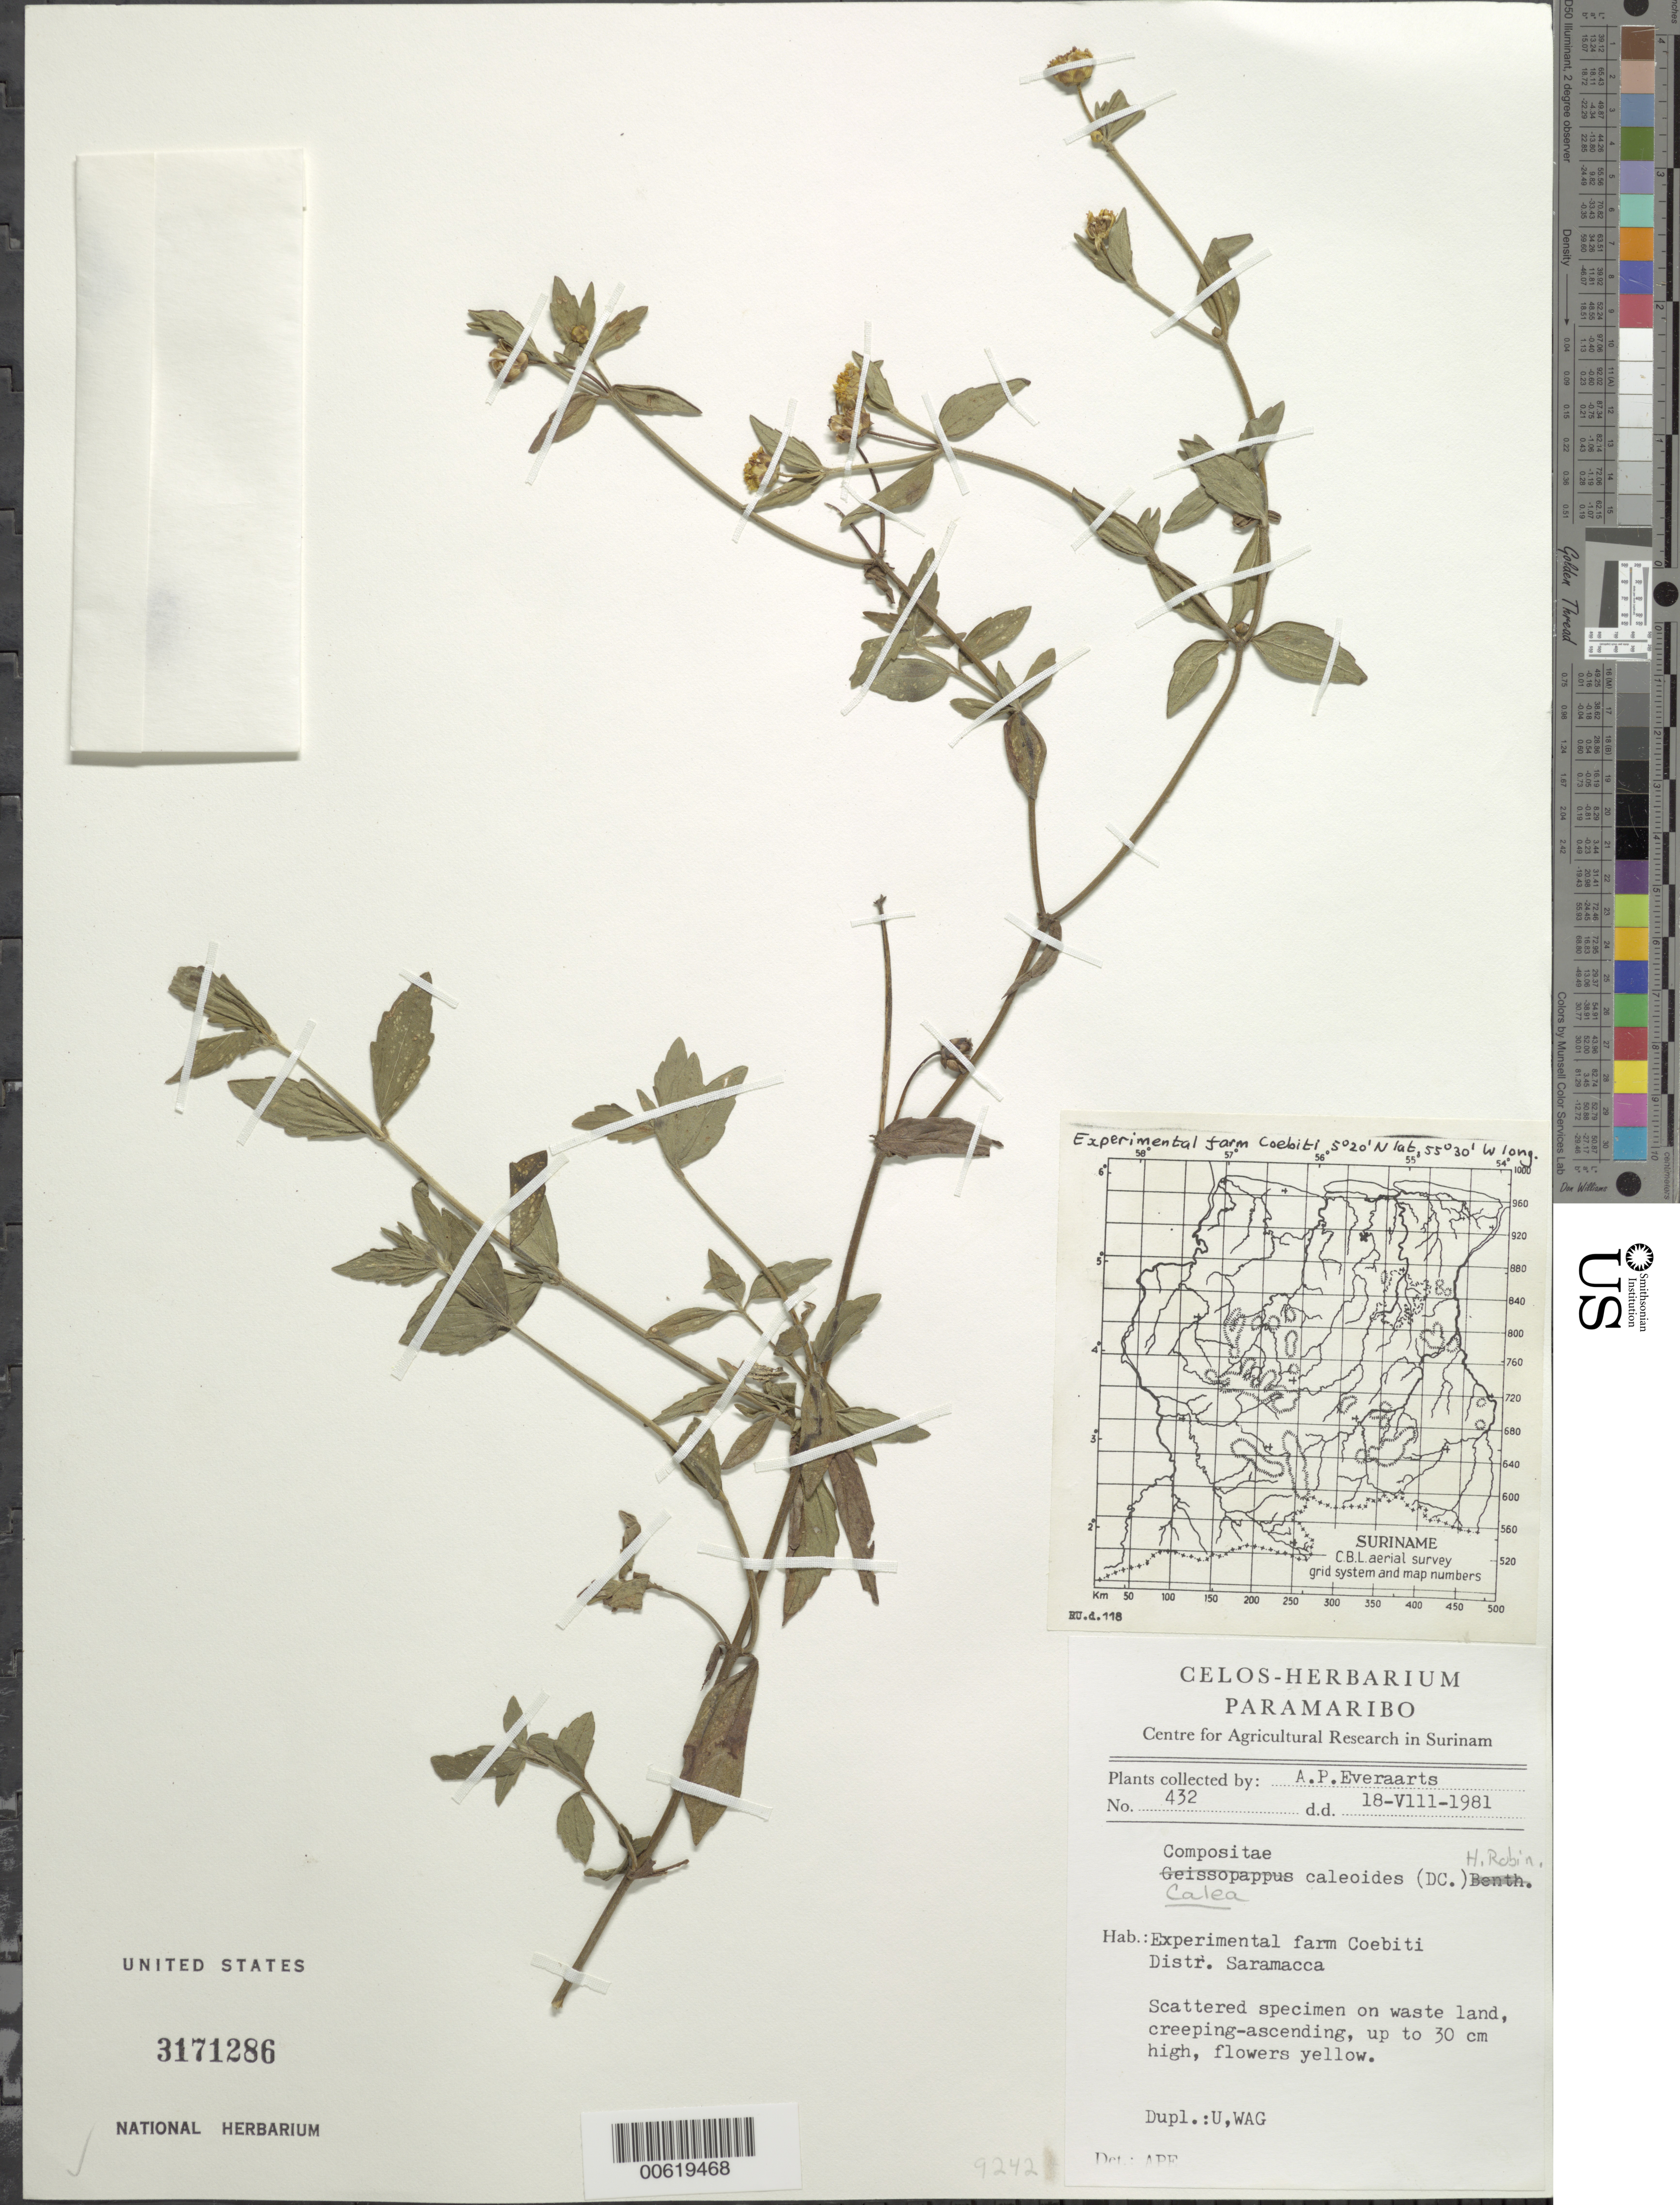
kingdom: Plantae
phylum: Tracheophyta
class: Magnoliopsida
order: Asterales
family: Asteraceae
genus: Calea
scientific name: Calea caleoides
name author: (DC.) H. Rob.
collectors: A. Everaarts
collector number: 432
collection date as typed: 18-Aug-81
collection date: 1981-08-18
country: Suriname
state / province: Saramacca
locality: Coebiti Experimental Farm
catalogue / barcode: US 3171286